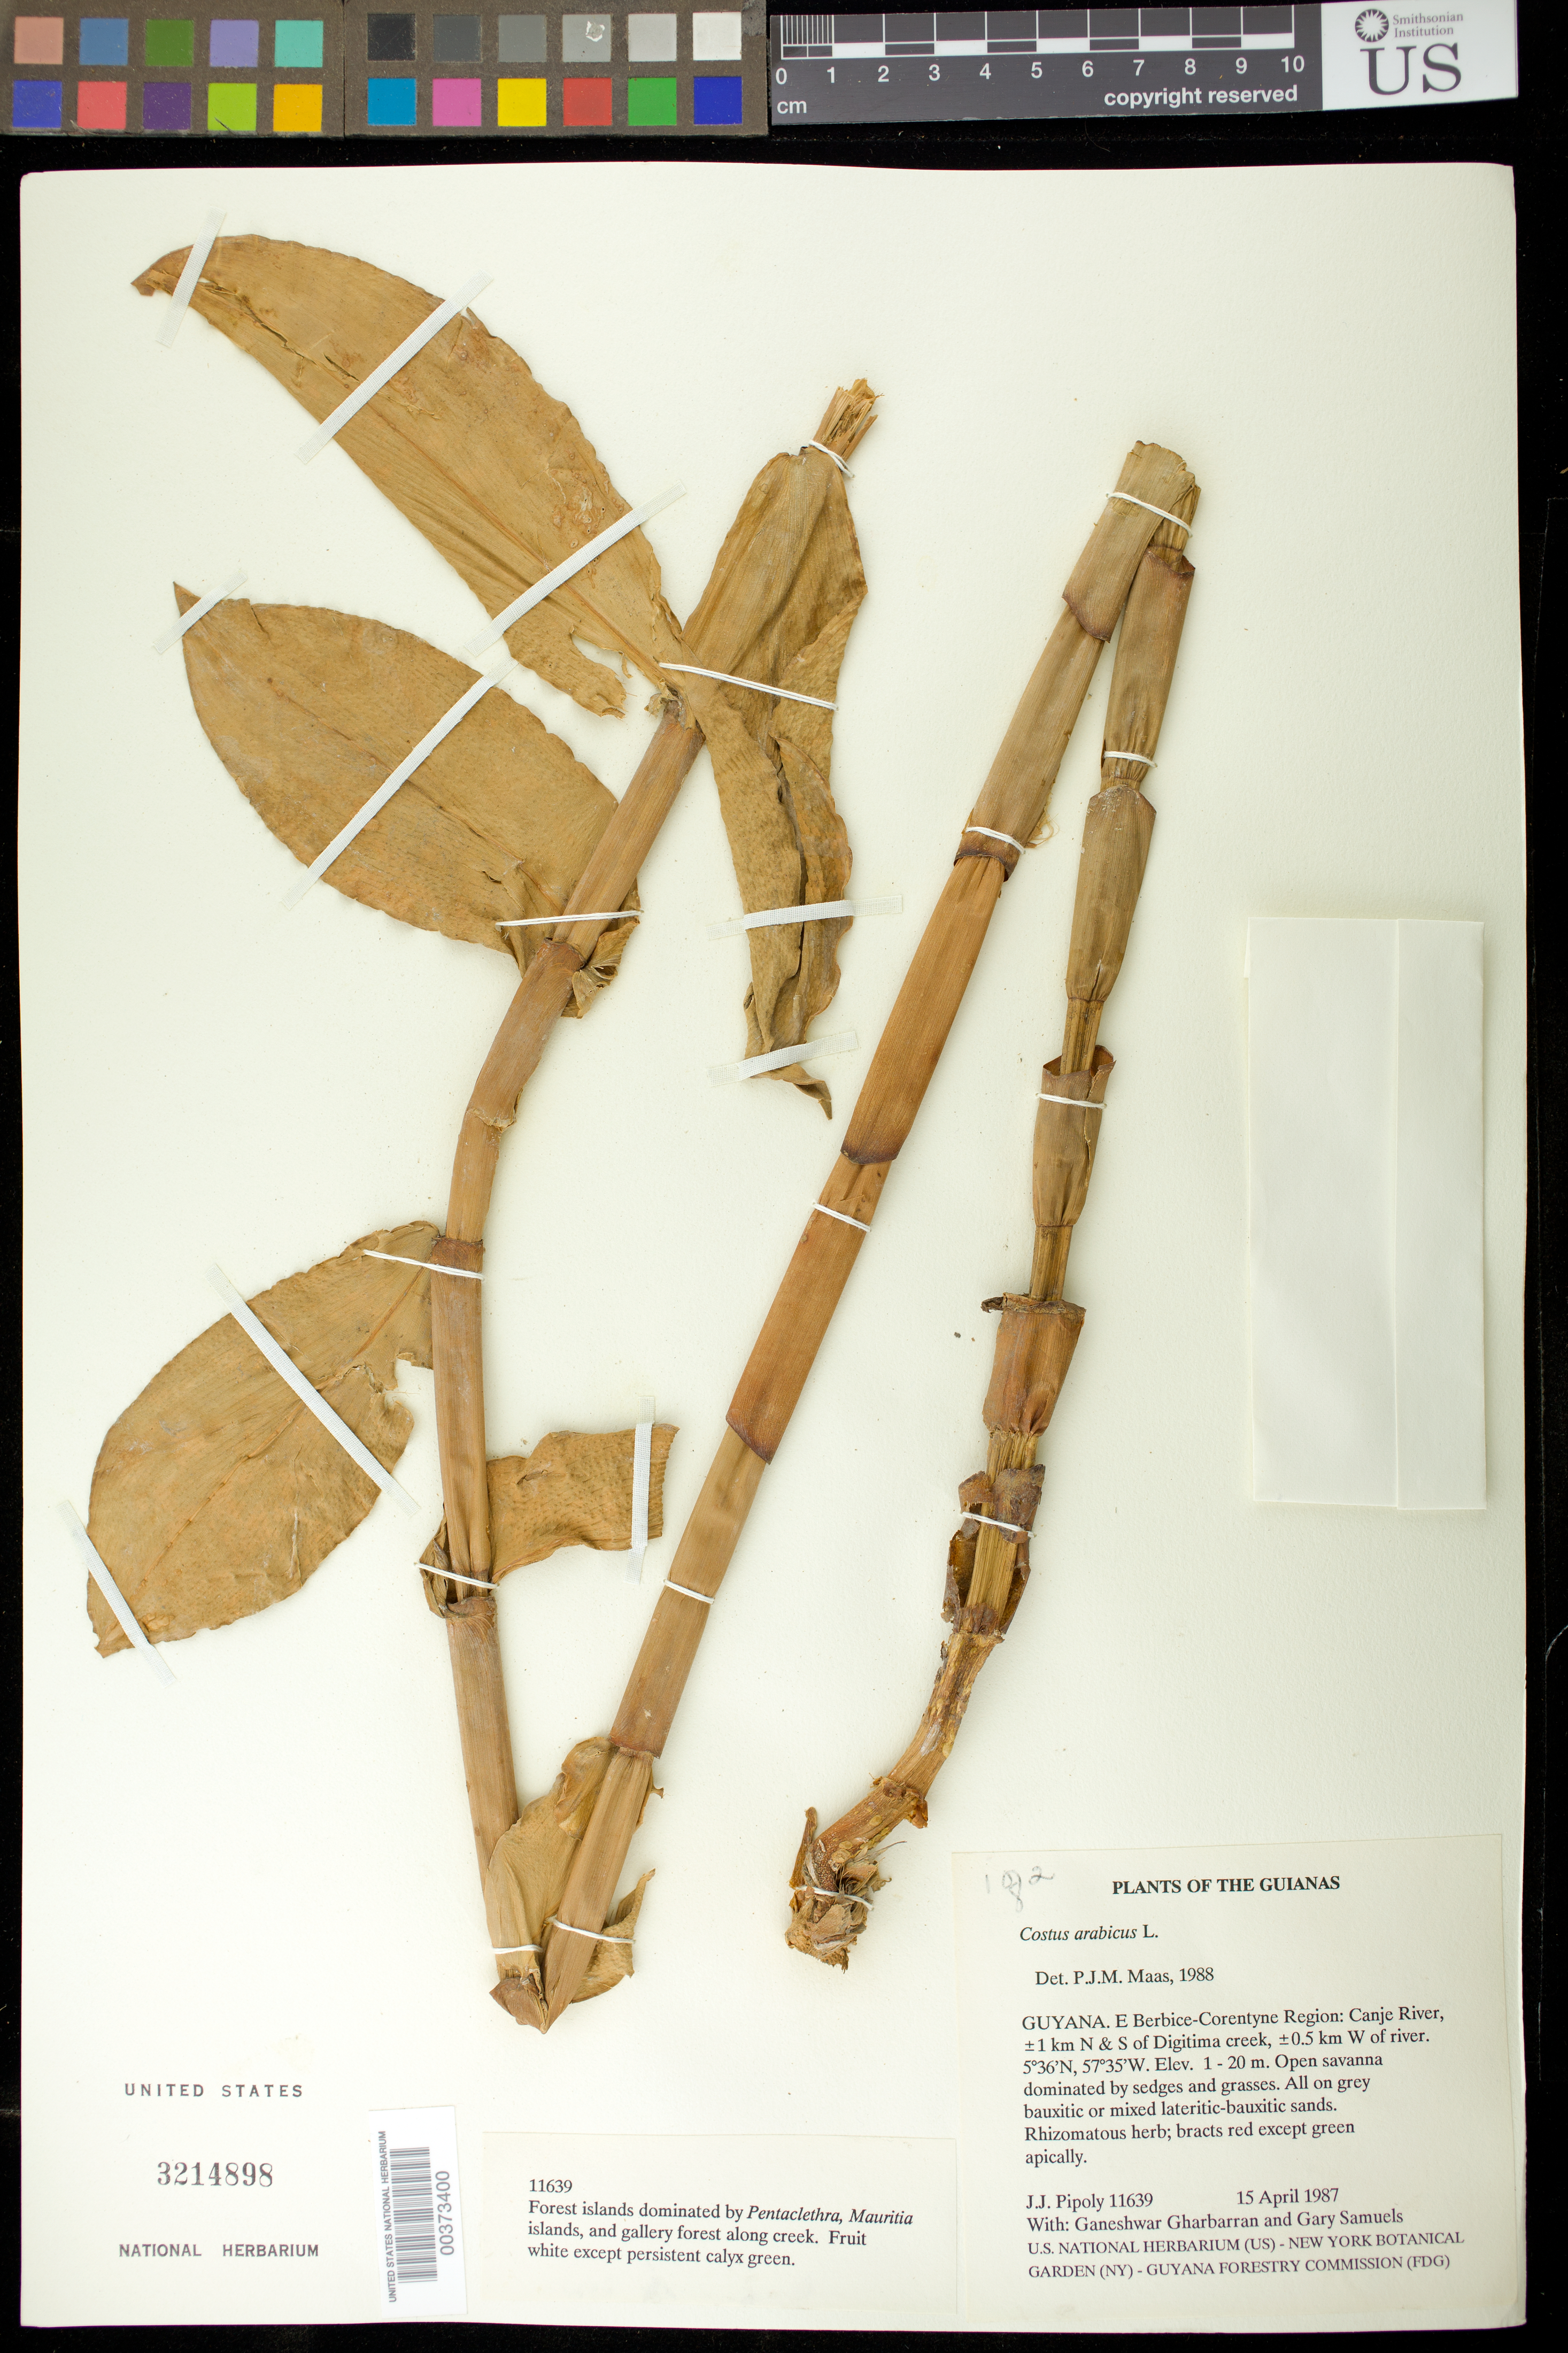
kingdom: Plantae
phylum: Tracheophyta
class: Liliopsida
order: Zingiberales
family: Costaceae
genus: Costus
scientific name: Costus arabicus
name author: L.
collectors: J. J. Pipoly, G. Gharbarran & G. Samuels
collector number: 11639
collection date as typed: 15 Apr 1987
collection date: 1987-04-15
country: Guyana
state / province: E. Berbice-Corentyne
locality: Canje river, 1 km n and s of digitima creek, 0.5 km w of river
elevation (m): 1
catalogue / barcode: US 3214898